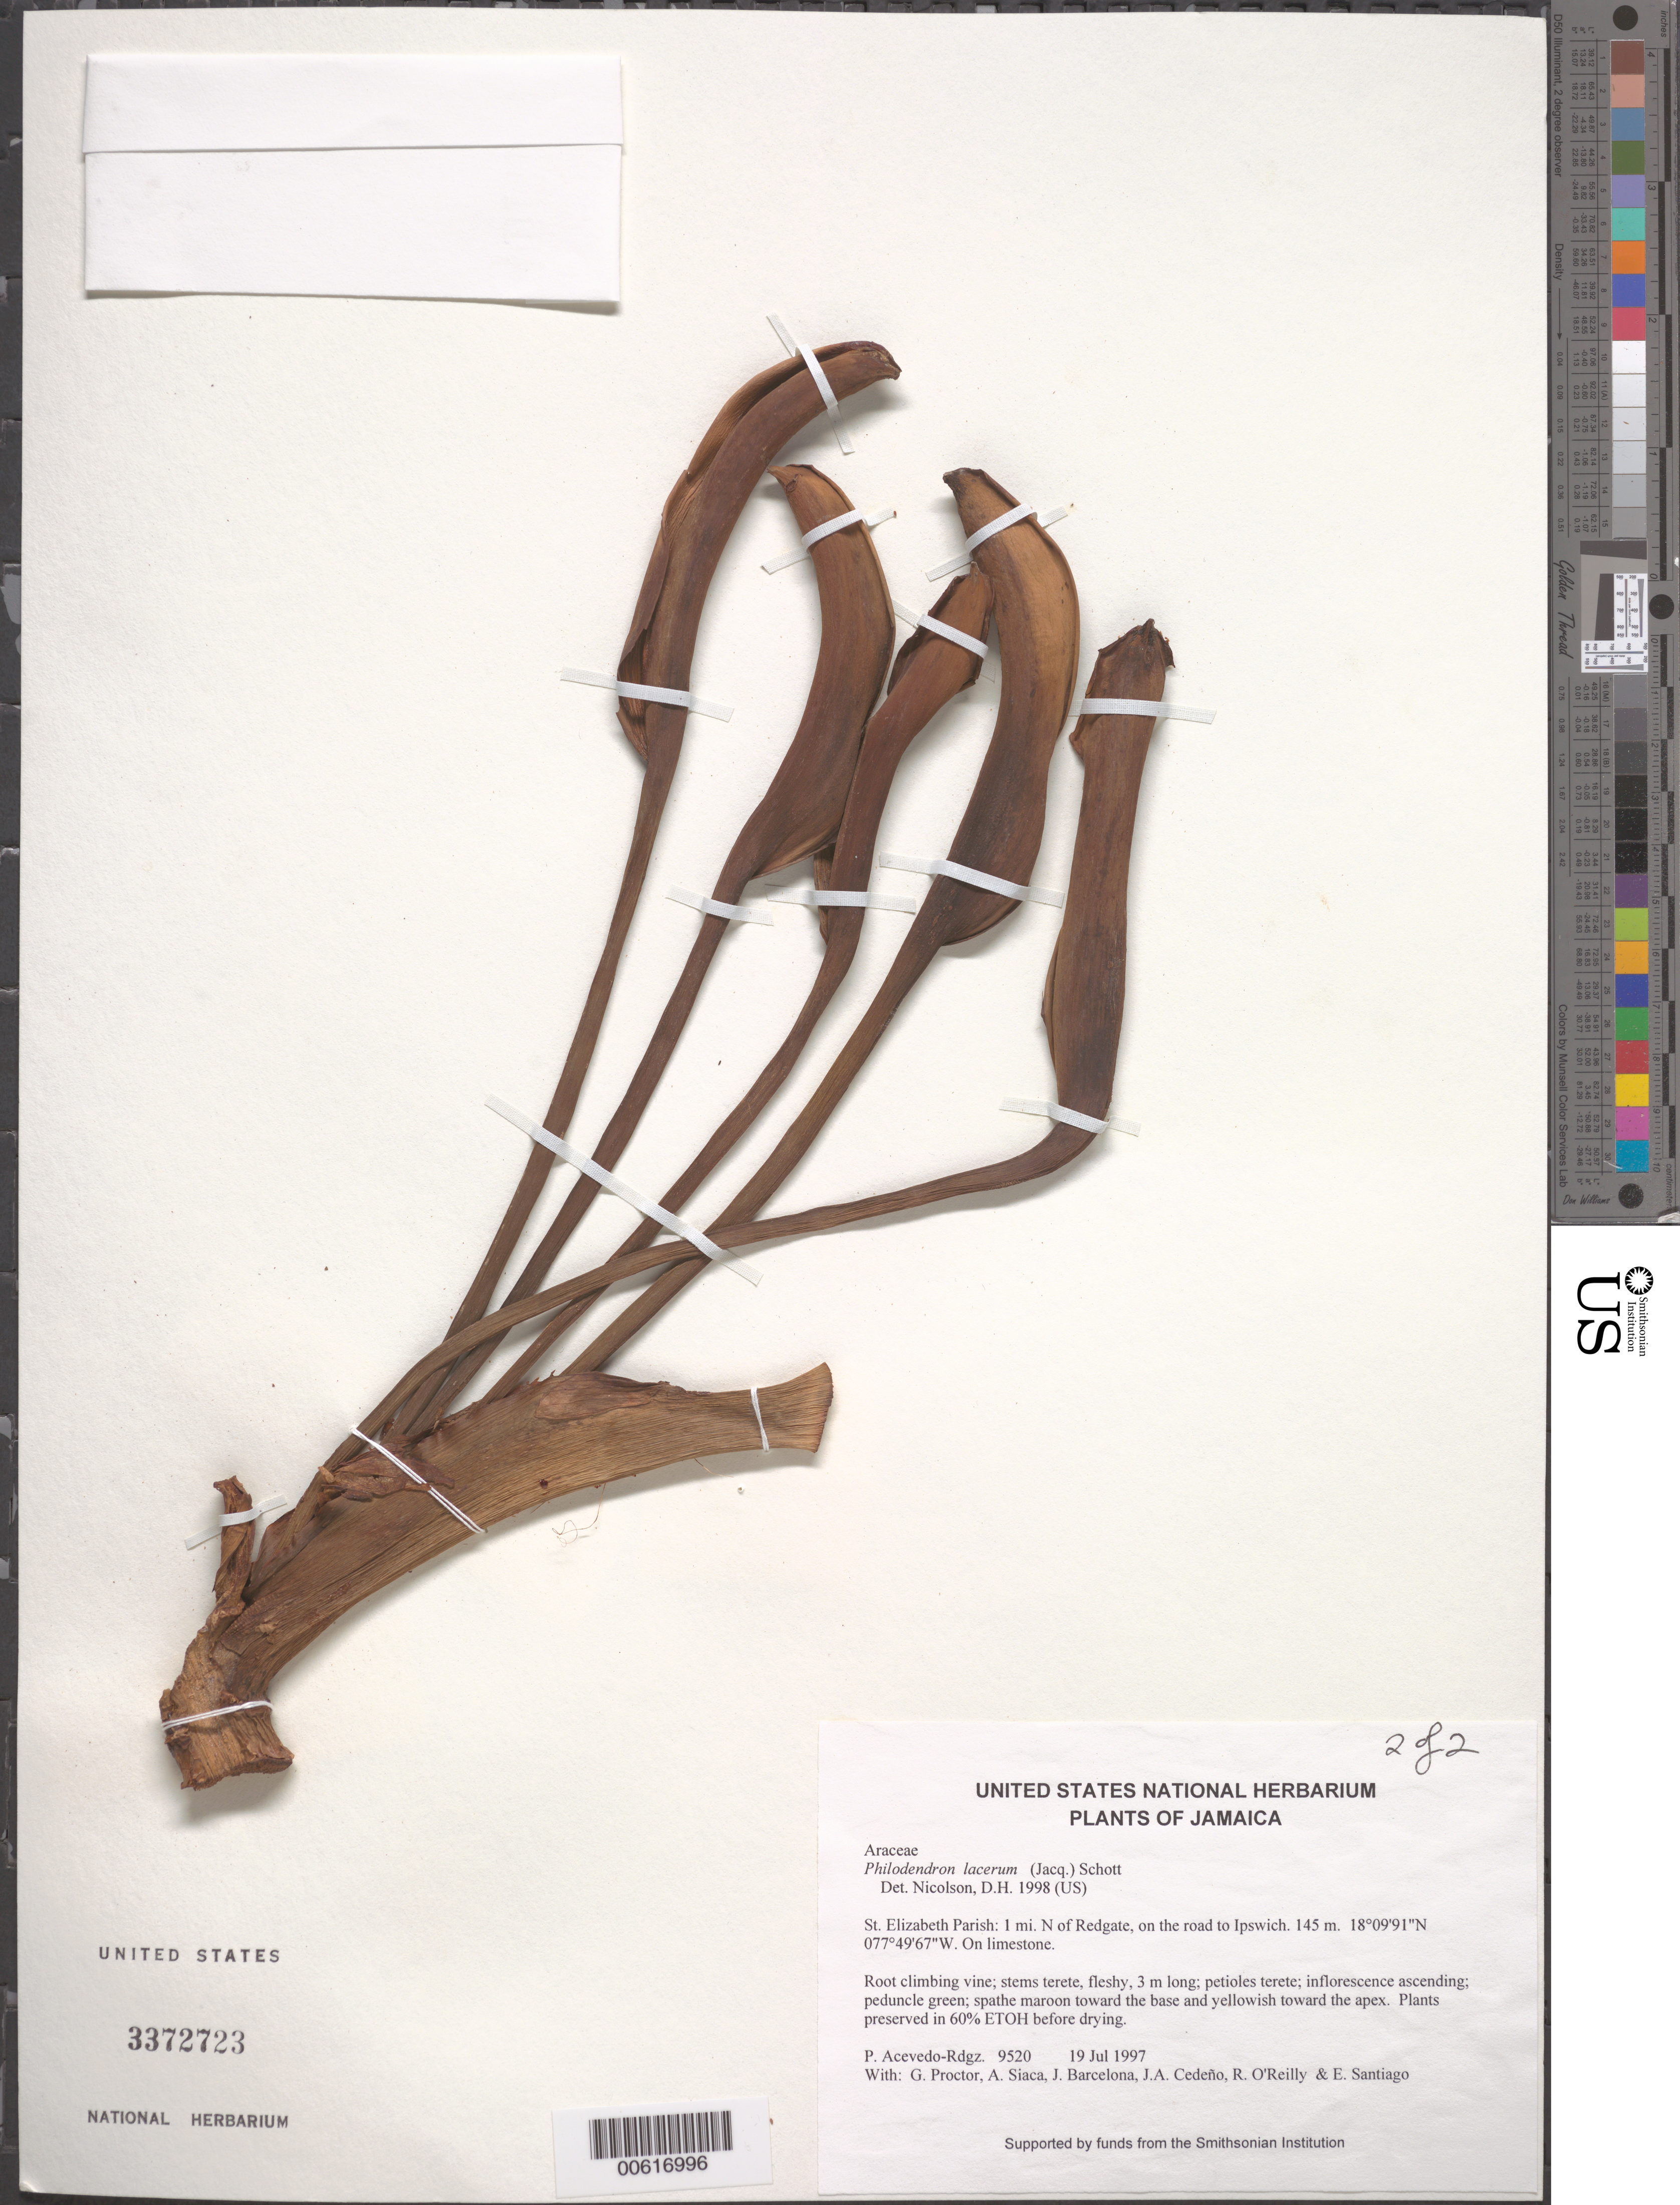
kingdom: Plantae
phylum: Tracheophyta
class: Liliopsida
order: Alismatales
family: Araceae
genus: Philodendron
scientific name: Philodendron lacerum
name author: (Jacq.) Schott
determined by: Nicolson, Dan H.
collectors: P. Acevedo-Rodr., G. R. Proctor, A. Siaca, J. Barcelona, J. A. Cedeño M., R. O'Reilly & E. Santiago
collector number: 9520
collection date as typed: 19 Jul 1997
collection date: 1997-07-19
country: Jamaica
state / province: Saint Elizabeth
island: Jamaica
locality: St. Elizabeth Parish: 1 mi. N of Redgate, on the road to Ipswich.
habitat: On limestone.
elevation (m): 145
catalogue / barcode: US 3372723